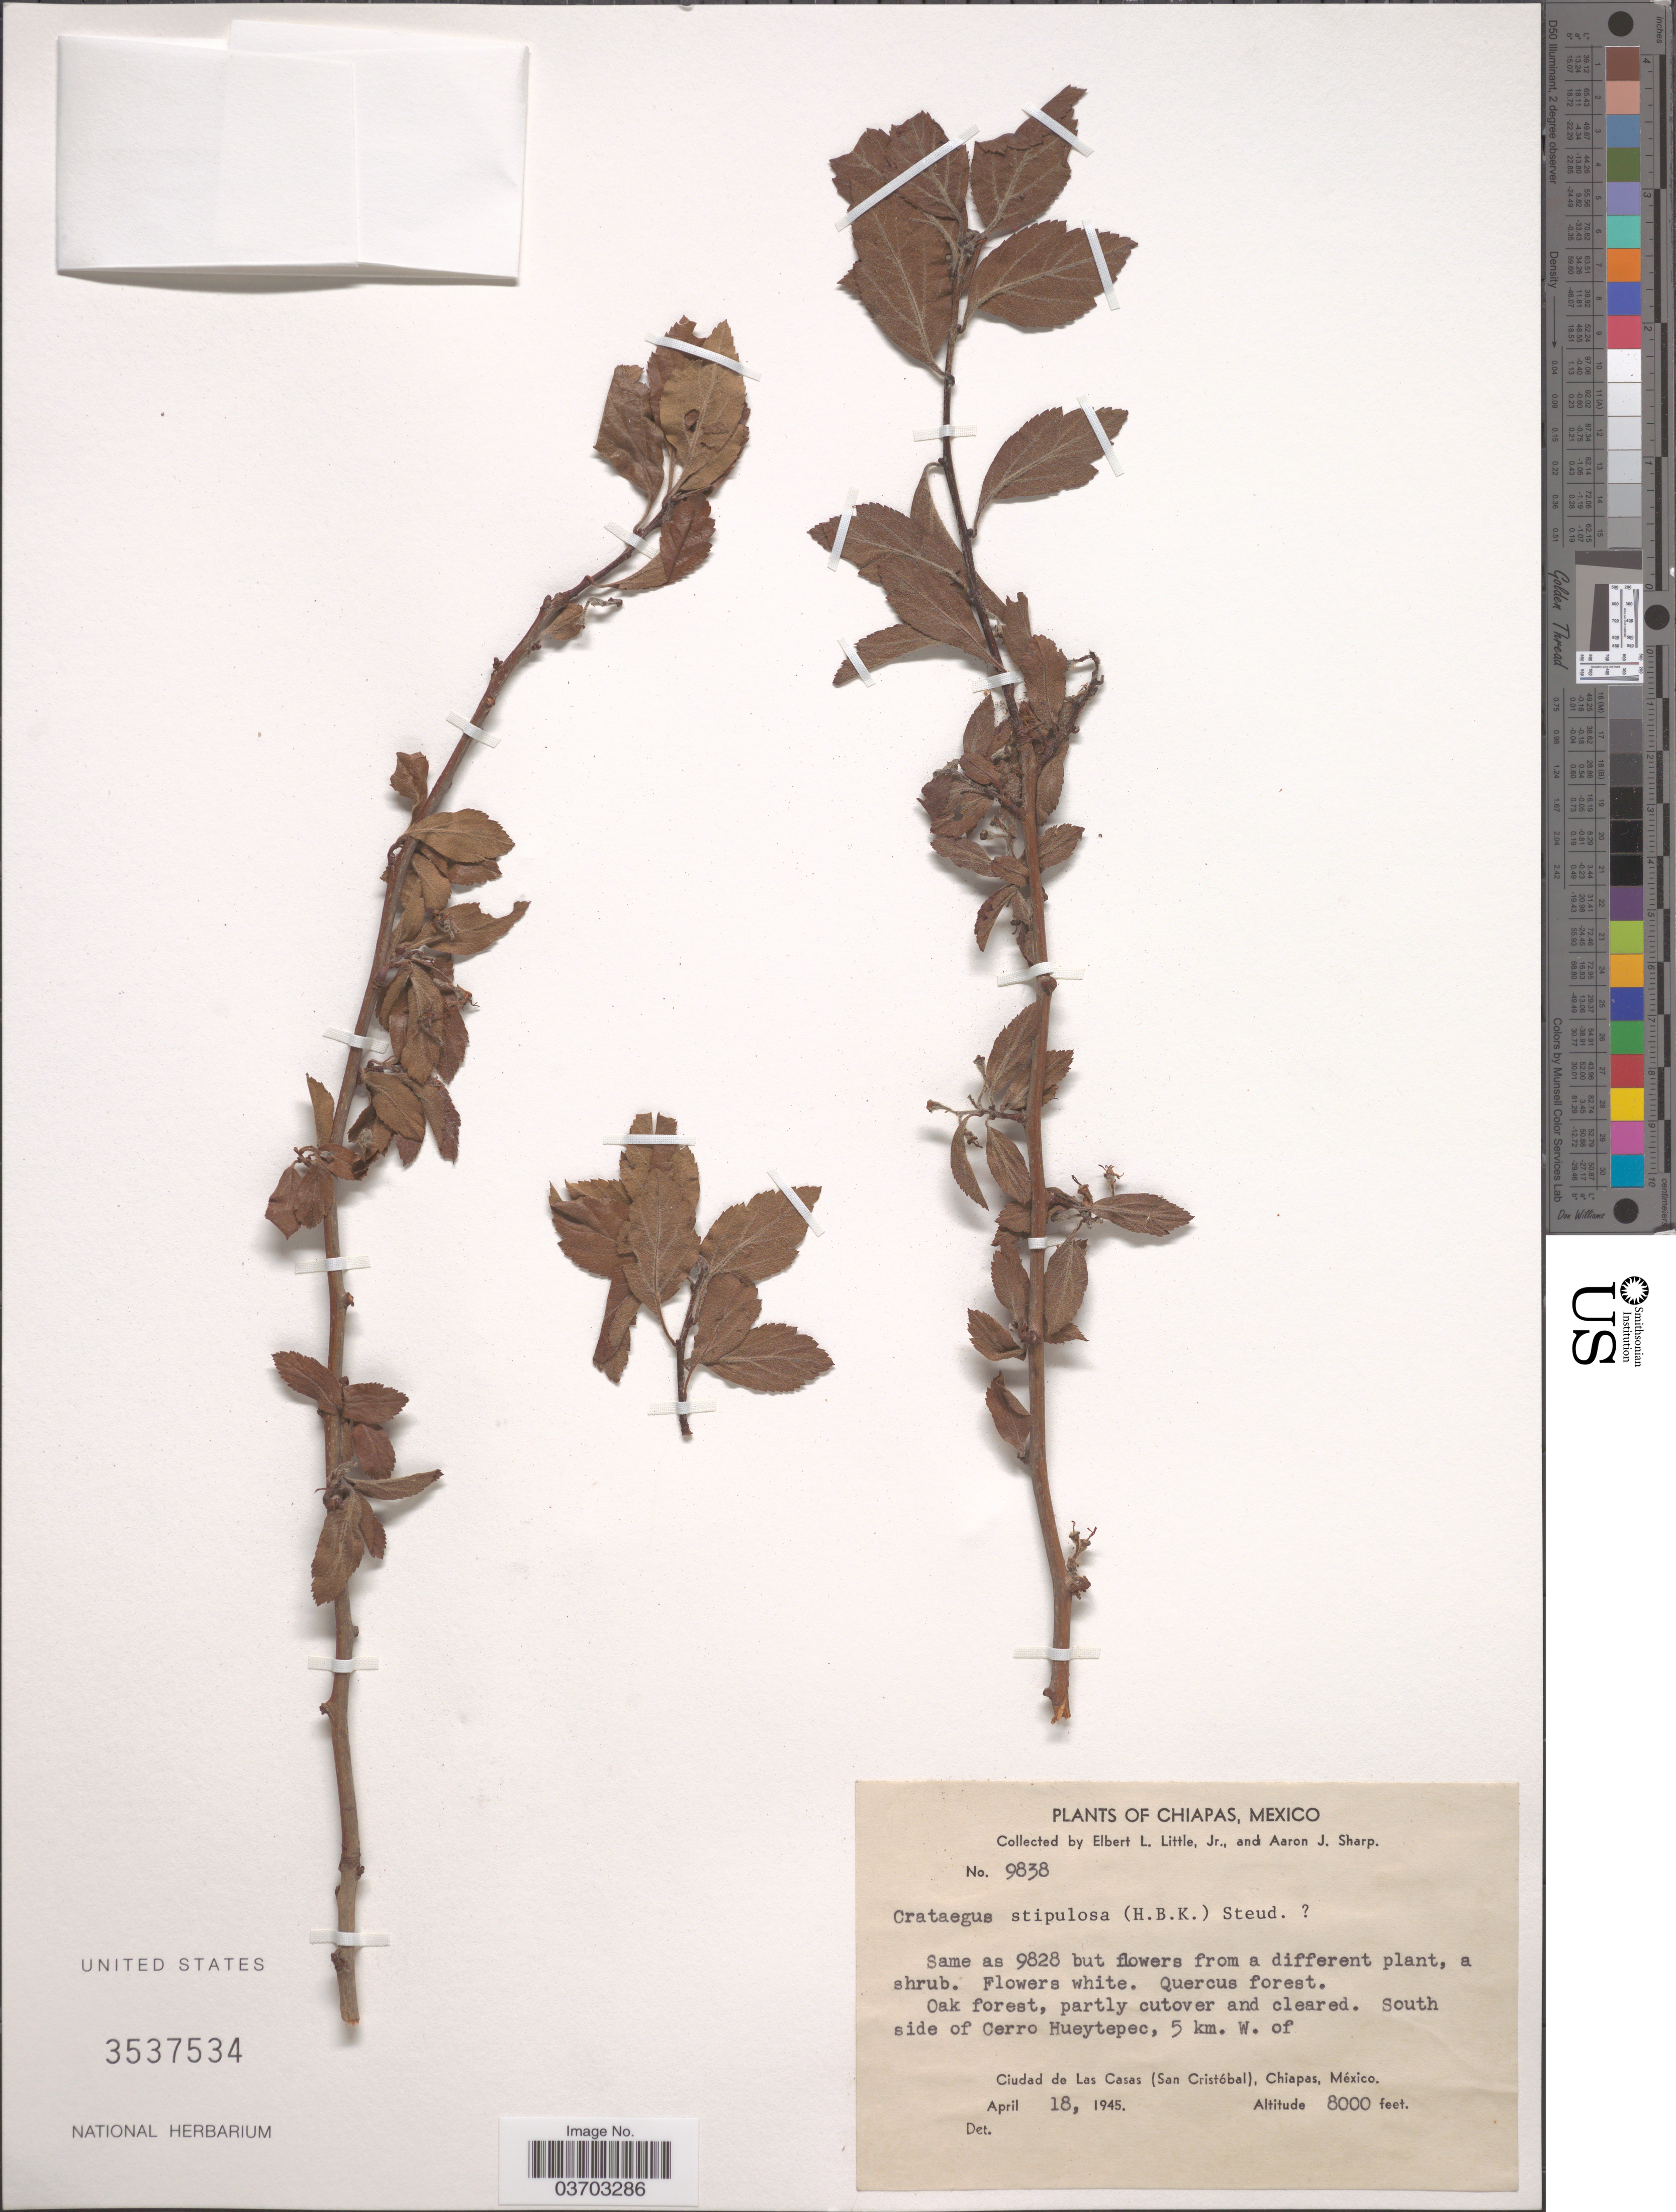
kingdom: Plantae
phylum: Tracheophyta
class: Magnoliopsida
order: Rosales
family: Rosaceae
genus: Crataegus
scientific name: Crataegus pubescens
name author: (C. Presl) C. Presl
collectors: E. L. Little & Mrs A. J. Sharp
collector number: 9838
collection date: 1945-04-18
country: Mexico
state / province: Chiapas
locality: South side of Cerro Hueytepec, 5 km. W. of Ciudad de Las Casas (San Cristóbal).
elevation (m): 2438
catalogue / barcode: US 3537534